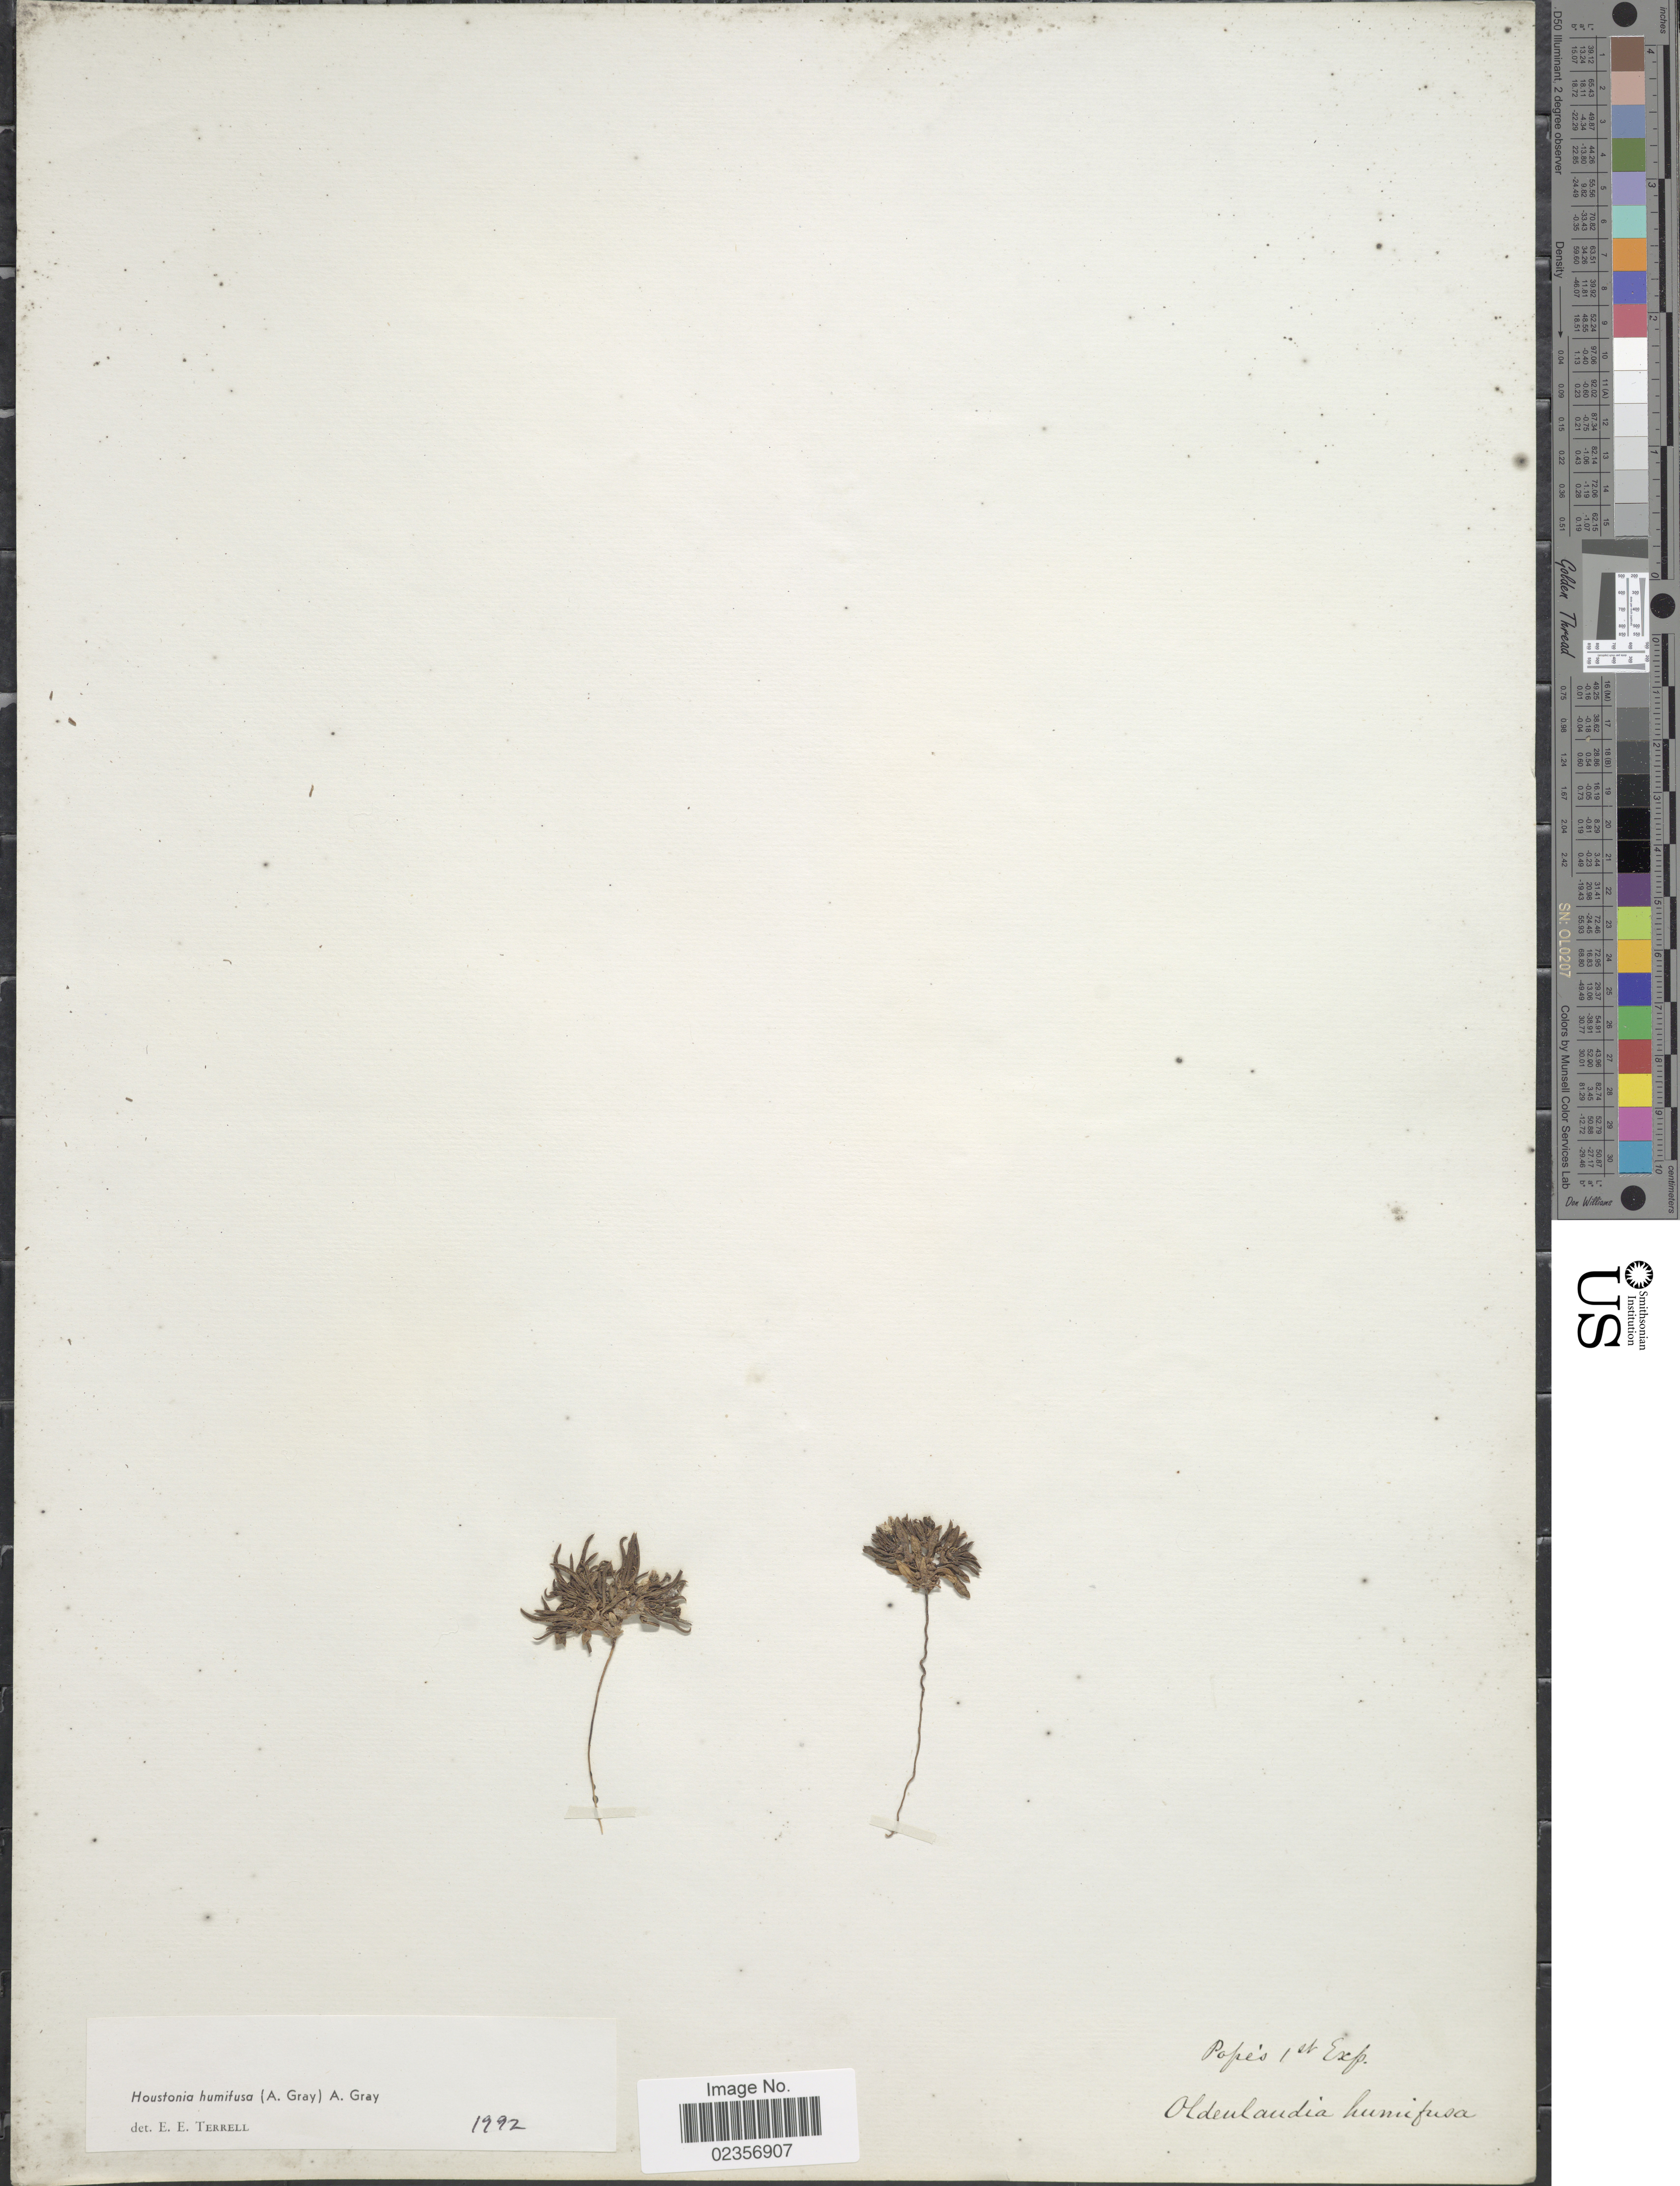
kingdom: Plantae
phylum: Tracheophyta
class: Magnoliopsida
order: Gentianales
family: Rubiaceae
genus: Houstonia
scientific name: Houstonia humifusa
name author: (A. Gray) A. Gray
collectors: Pope's First Exped.